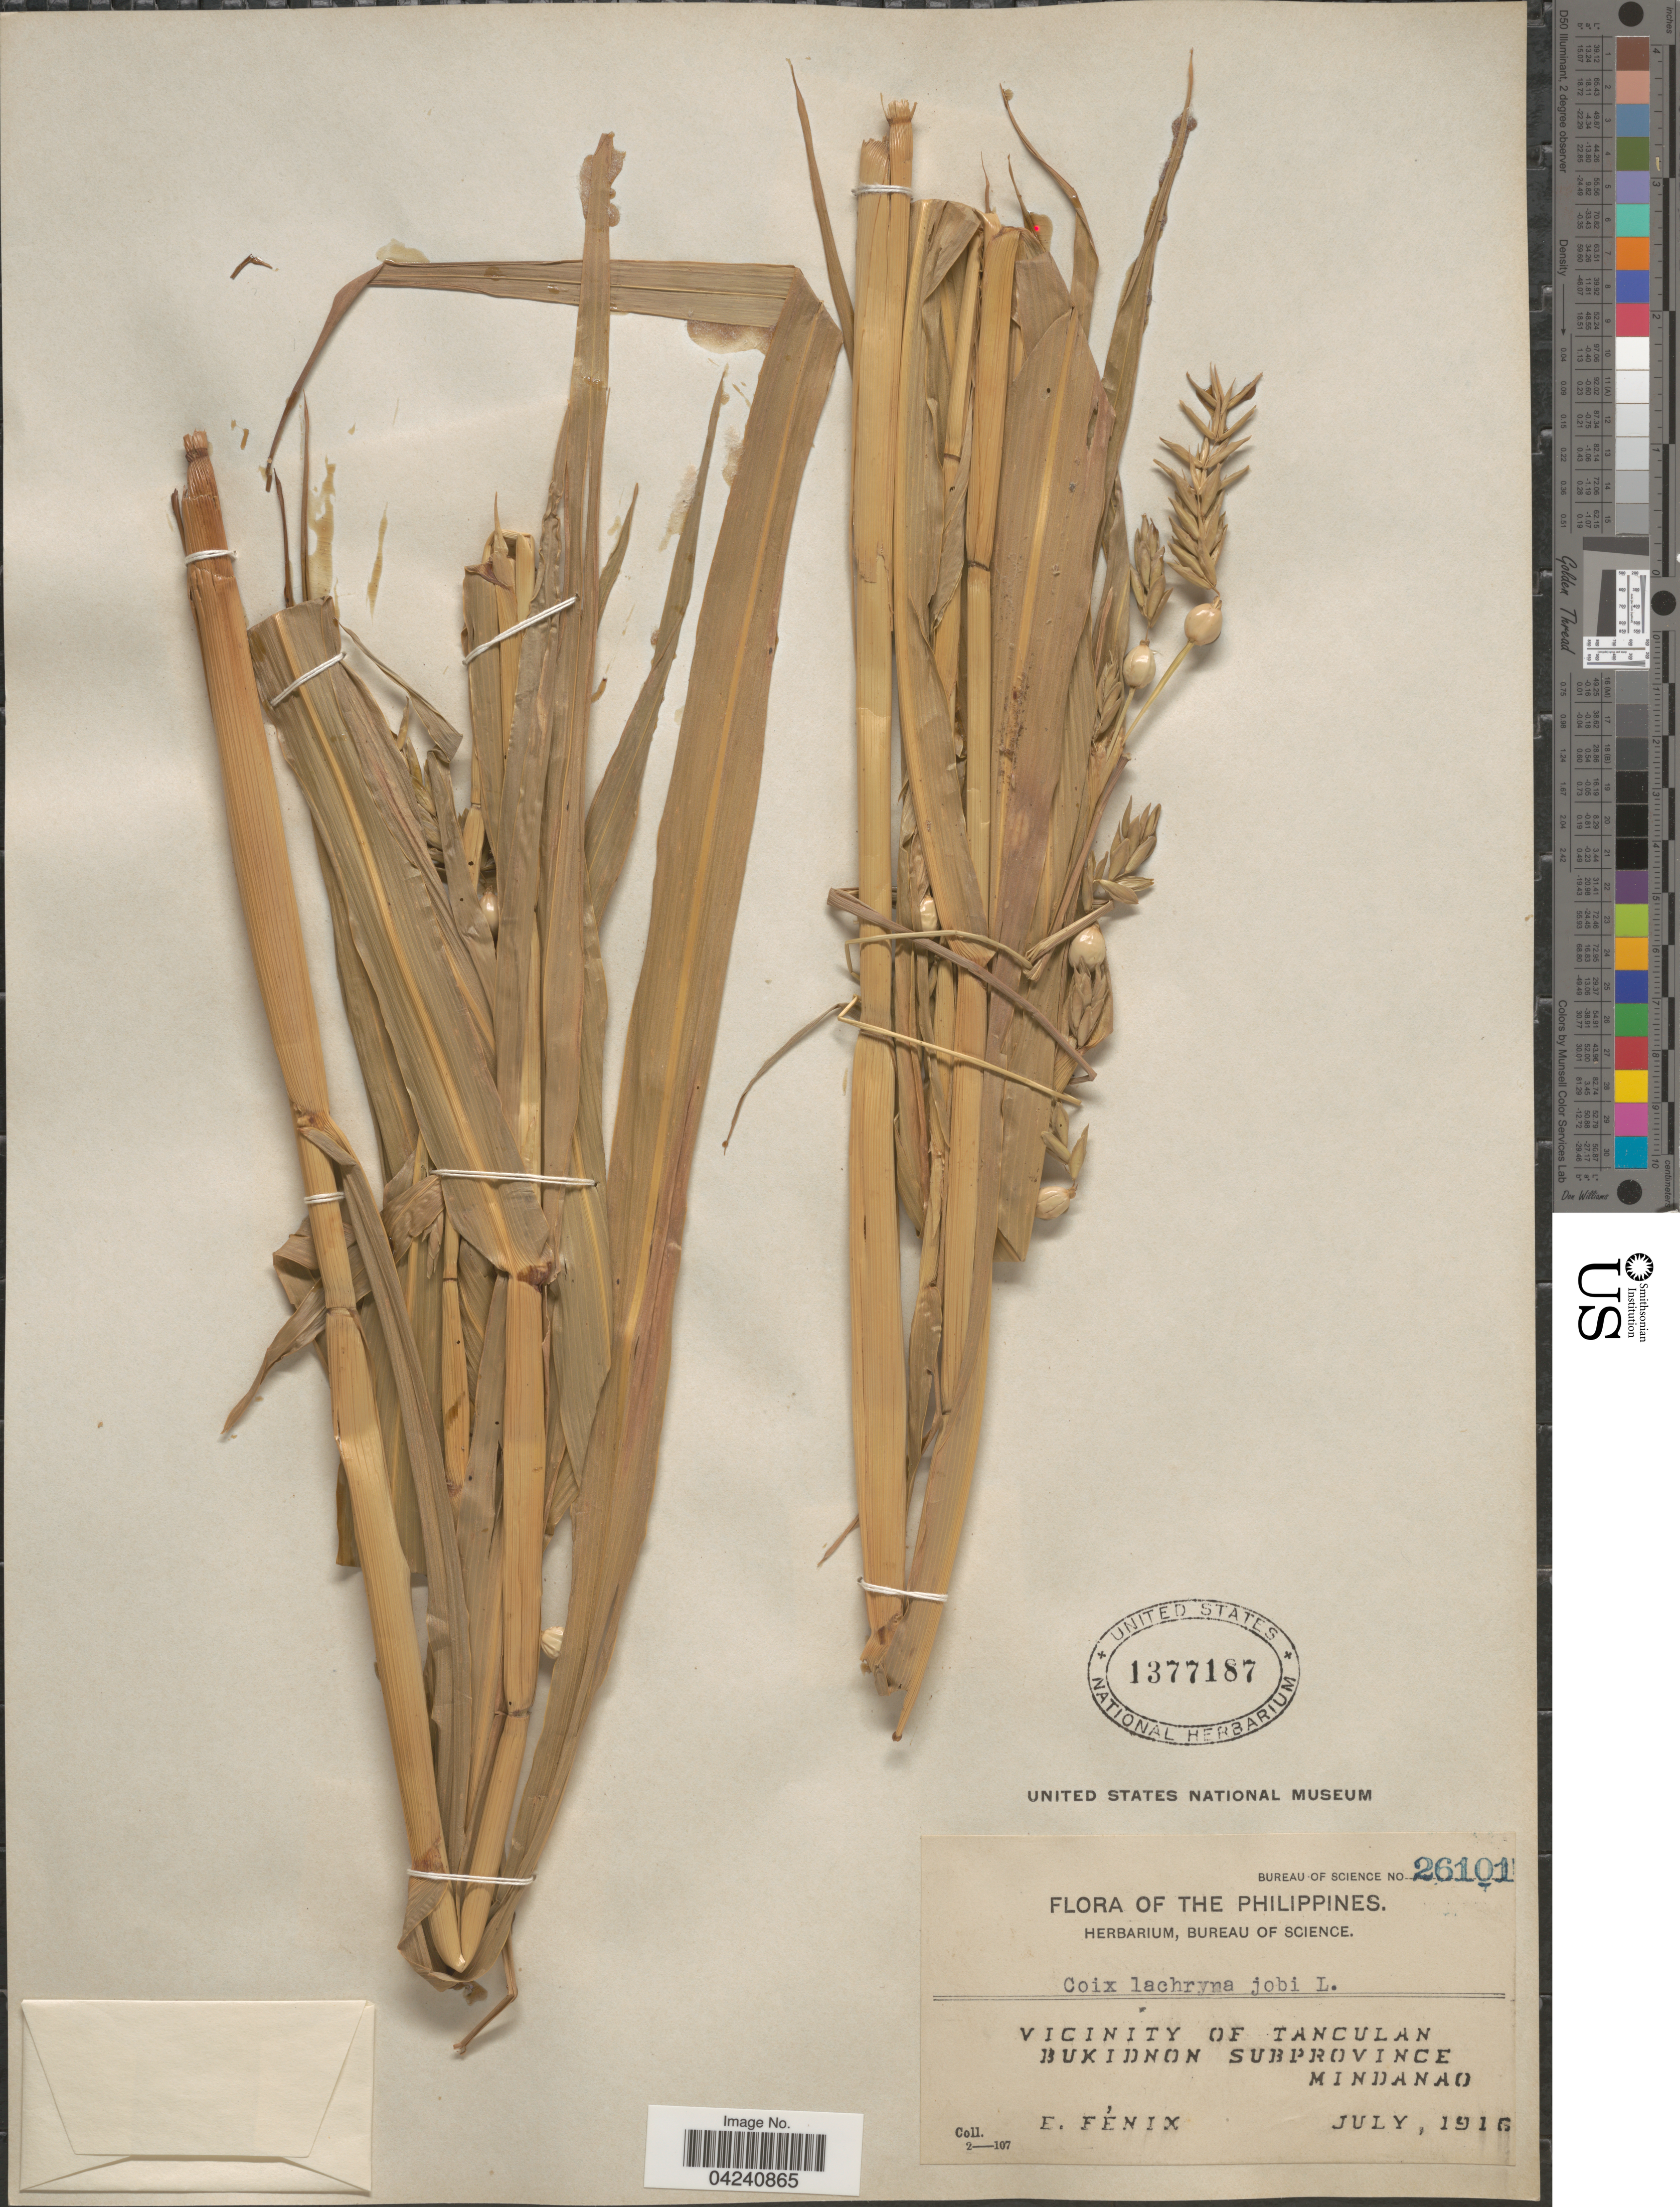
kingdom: Plantae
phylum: Tracheophyta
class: Liliopsida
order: Poales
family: Poaceae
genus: Coix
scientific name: Coix lacryma-jobi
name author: L.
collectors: E. Fénix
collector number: Bureau of Science 26101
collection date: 1916-07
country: Philippines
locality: Vicinity of Tanculan. Bukidnon Subprovince. Mindanao.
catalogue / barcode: US 1377187